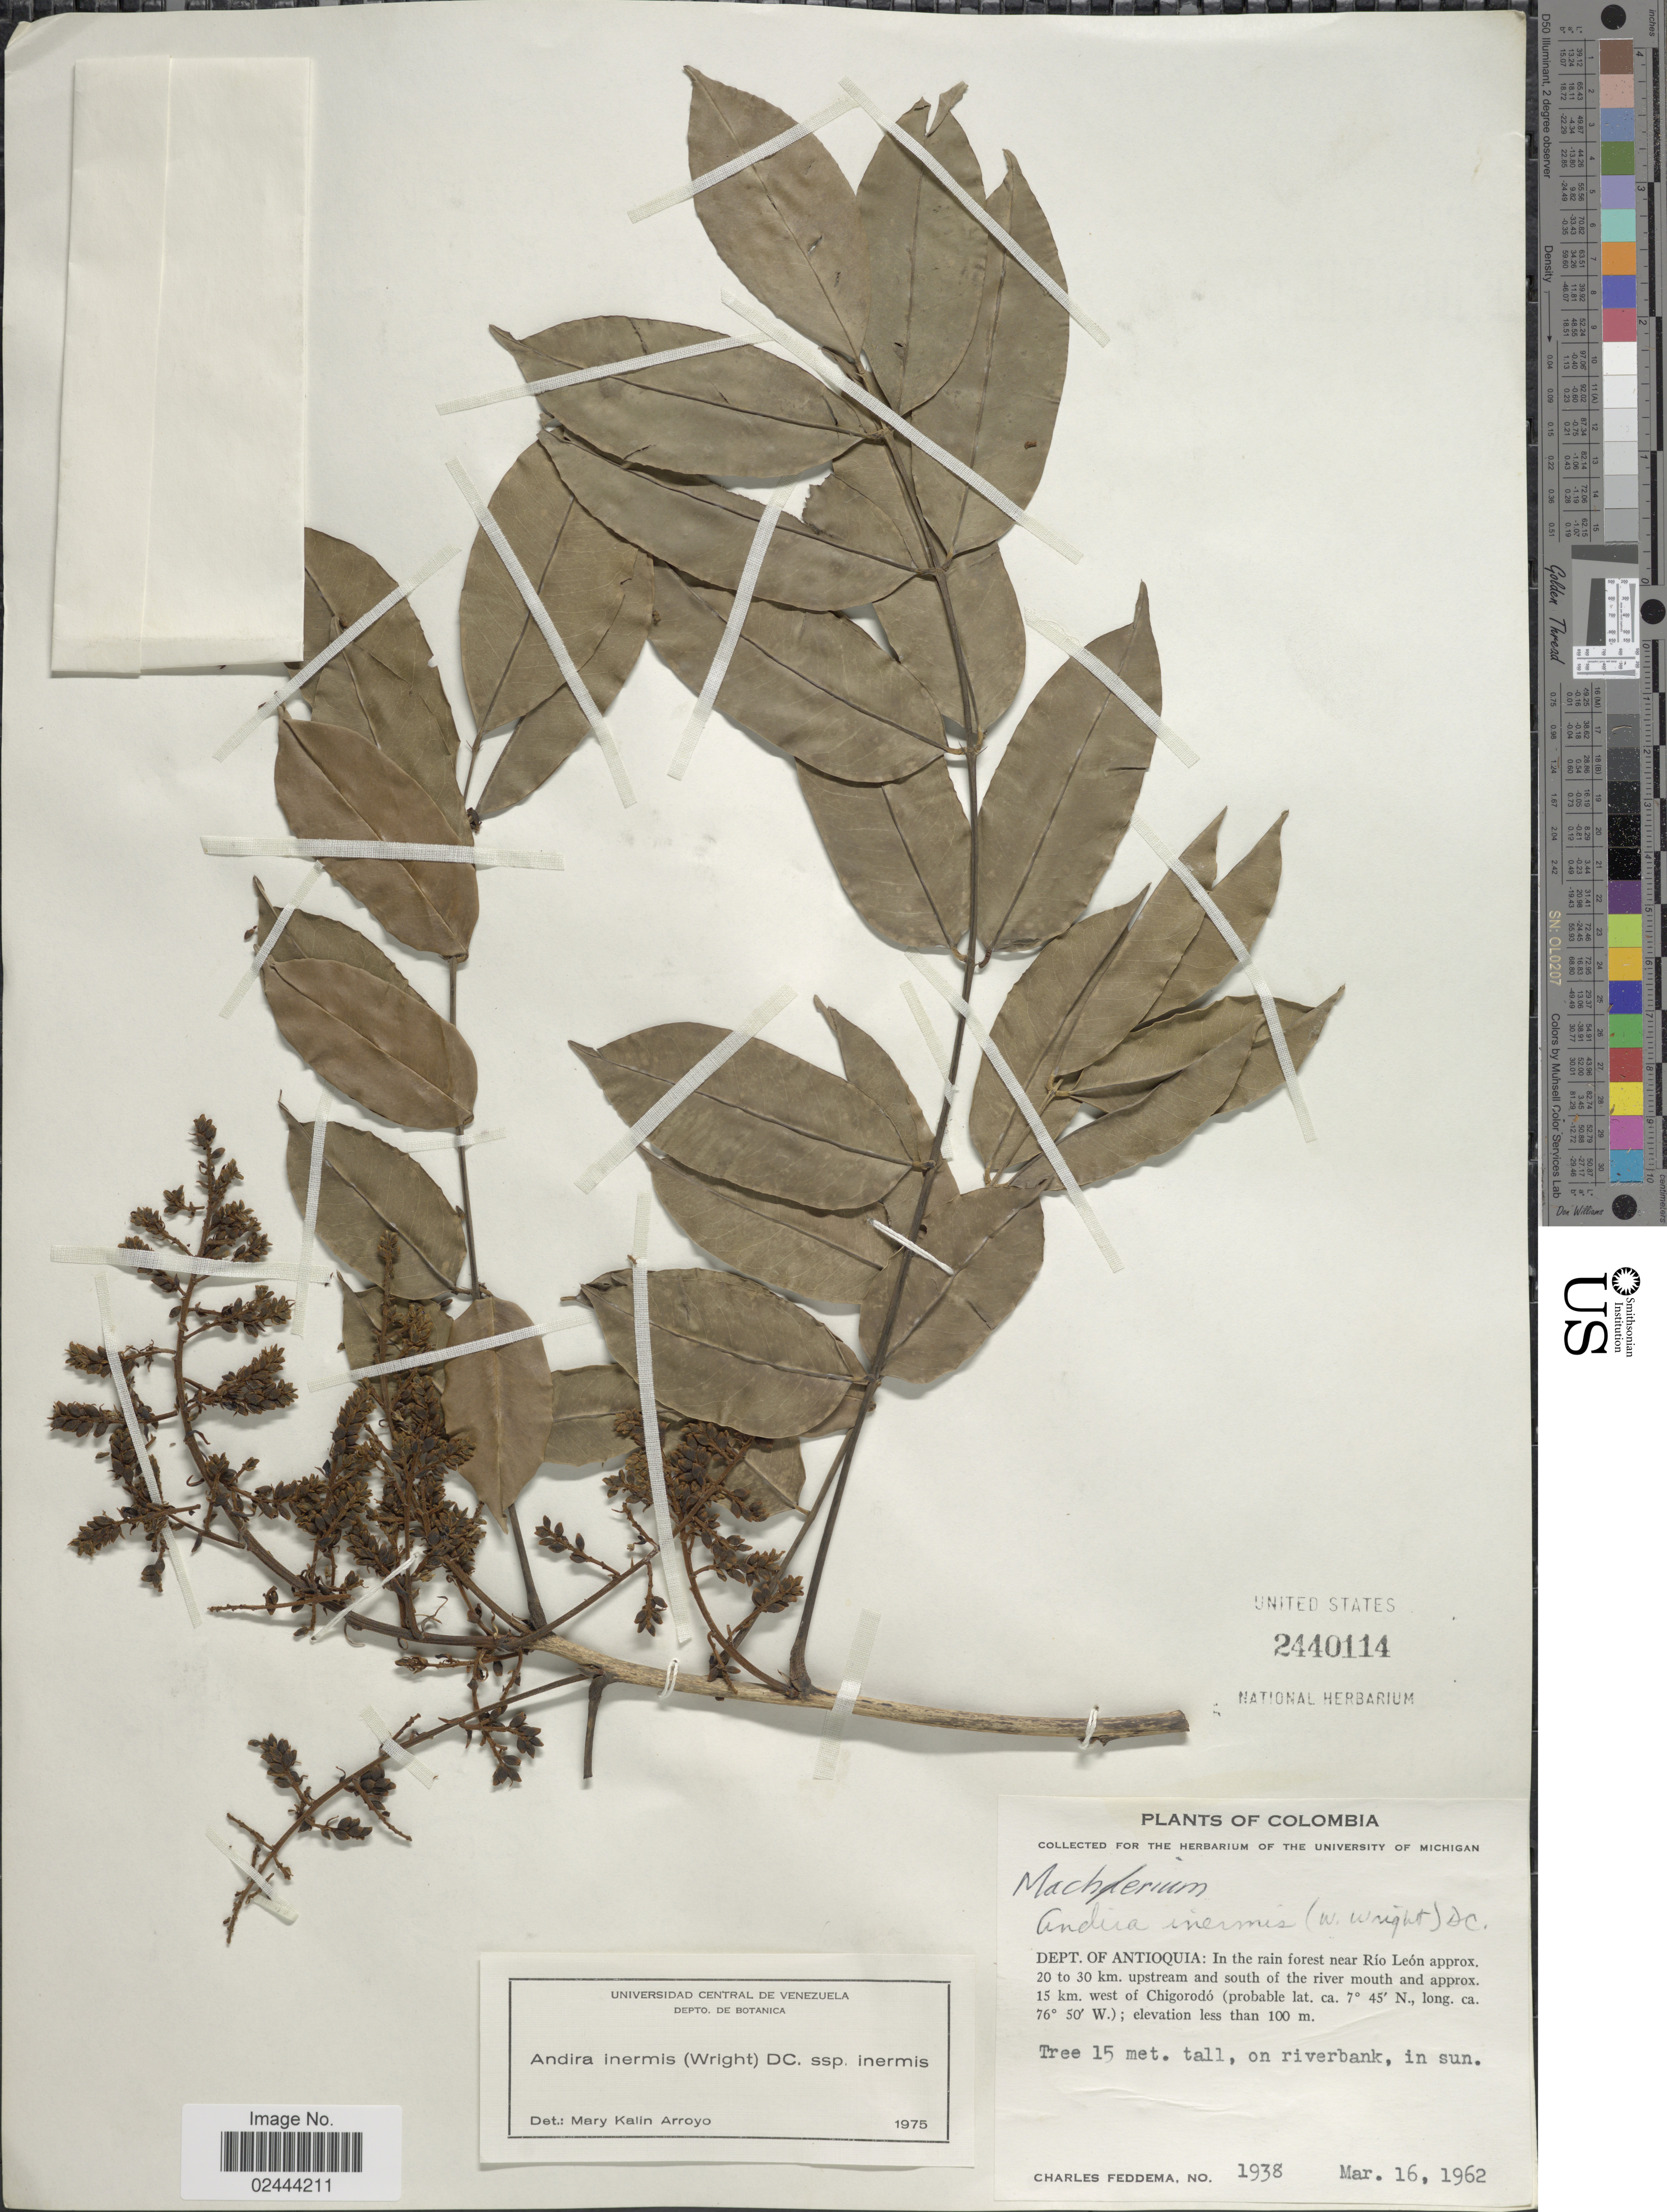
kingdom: Plantae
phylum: Tracheophyta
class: Magnoliopsida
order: Fabales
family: Fabaceae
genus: Andira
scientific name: Andira inermis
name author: (W. Wright) Kunth ex DC.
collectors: C. Feddema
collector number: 1938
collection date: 1962-03-16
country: Colombia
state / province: Antioquia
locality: In the rain forest near Rio Leon approx. 20 to 30 km. upstream and south of river mouth and approx. 15 km. west of Chigorodo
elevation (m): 100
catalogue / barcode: US 2440114